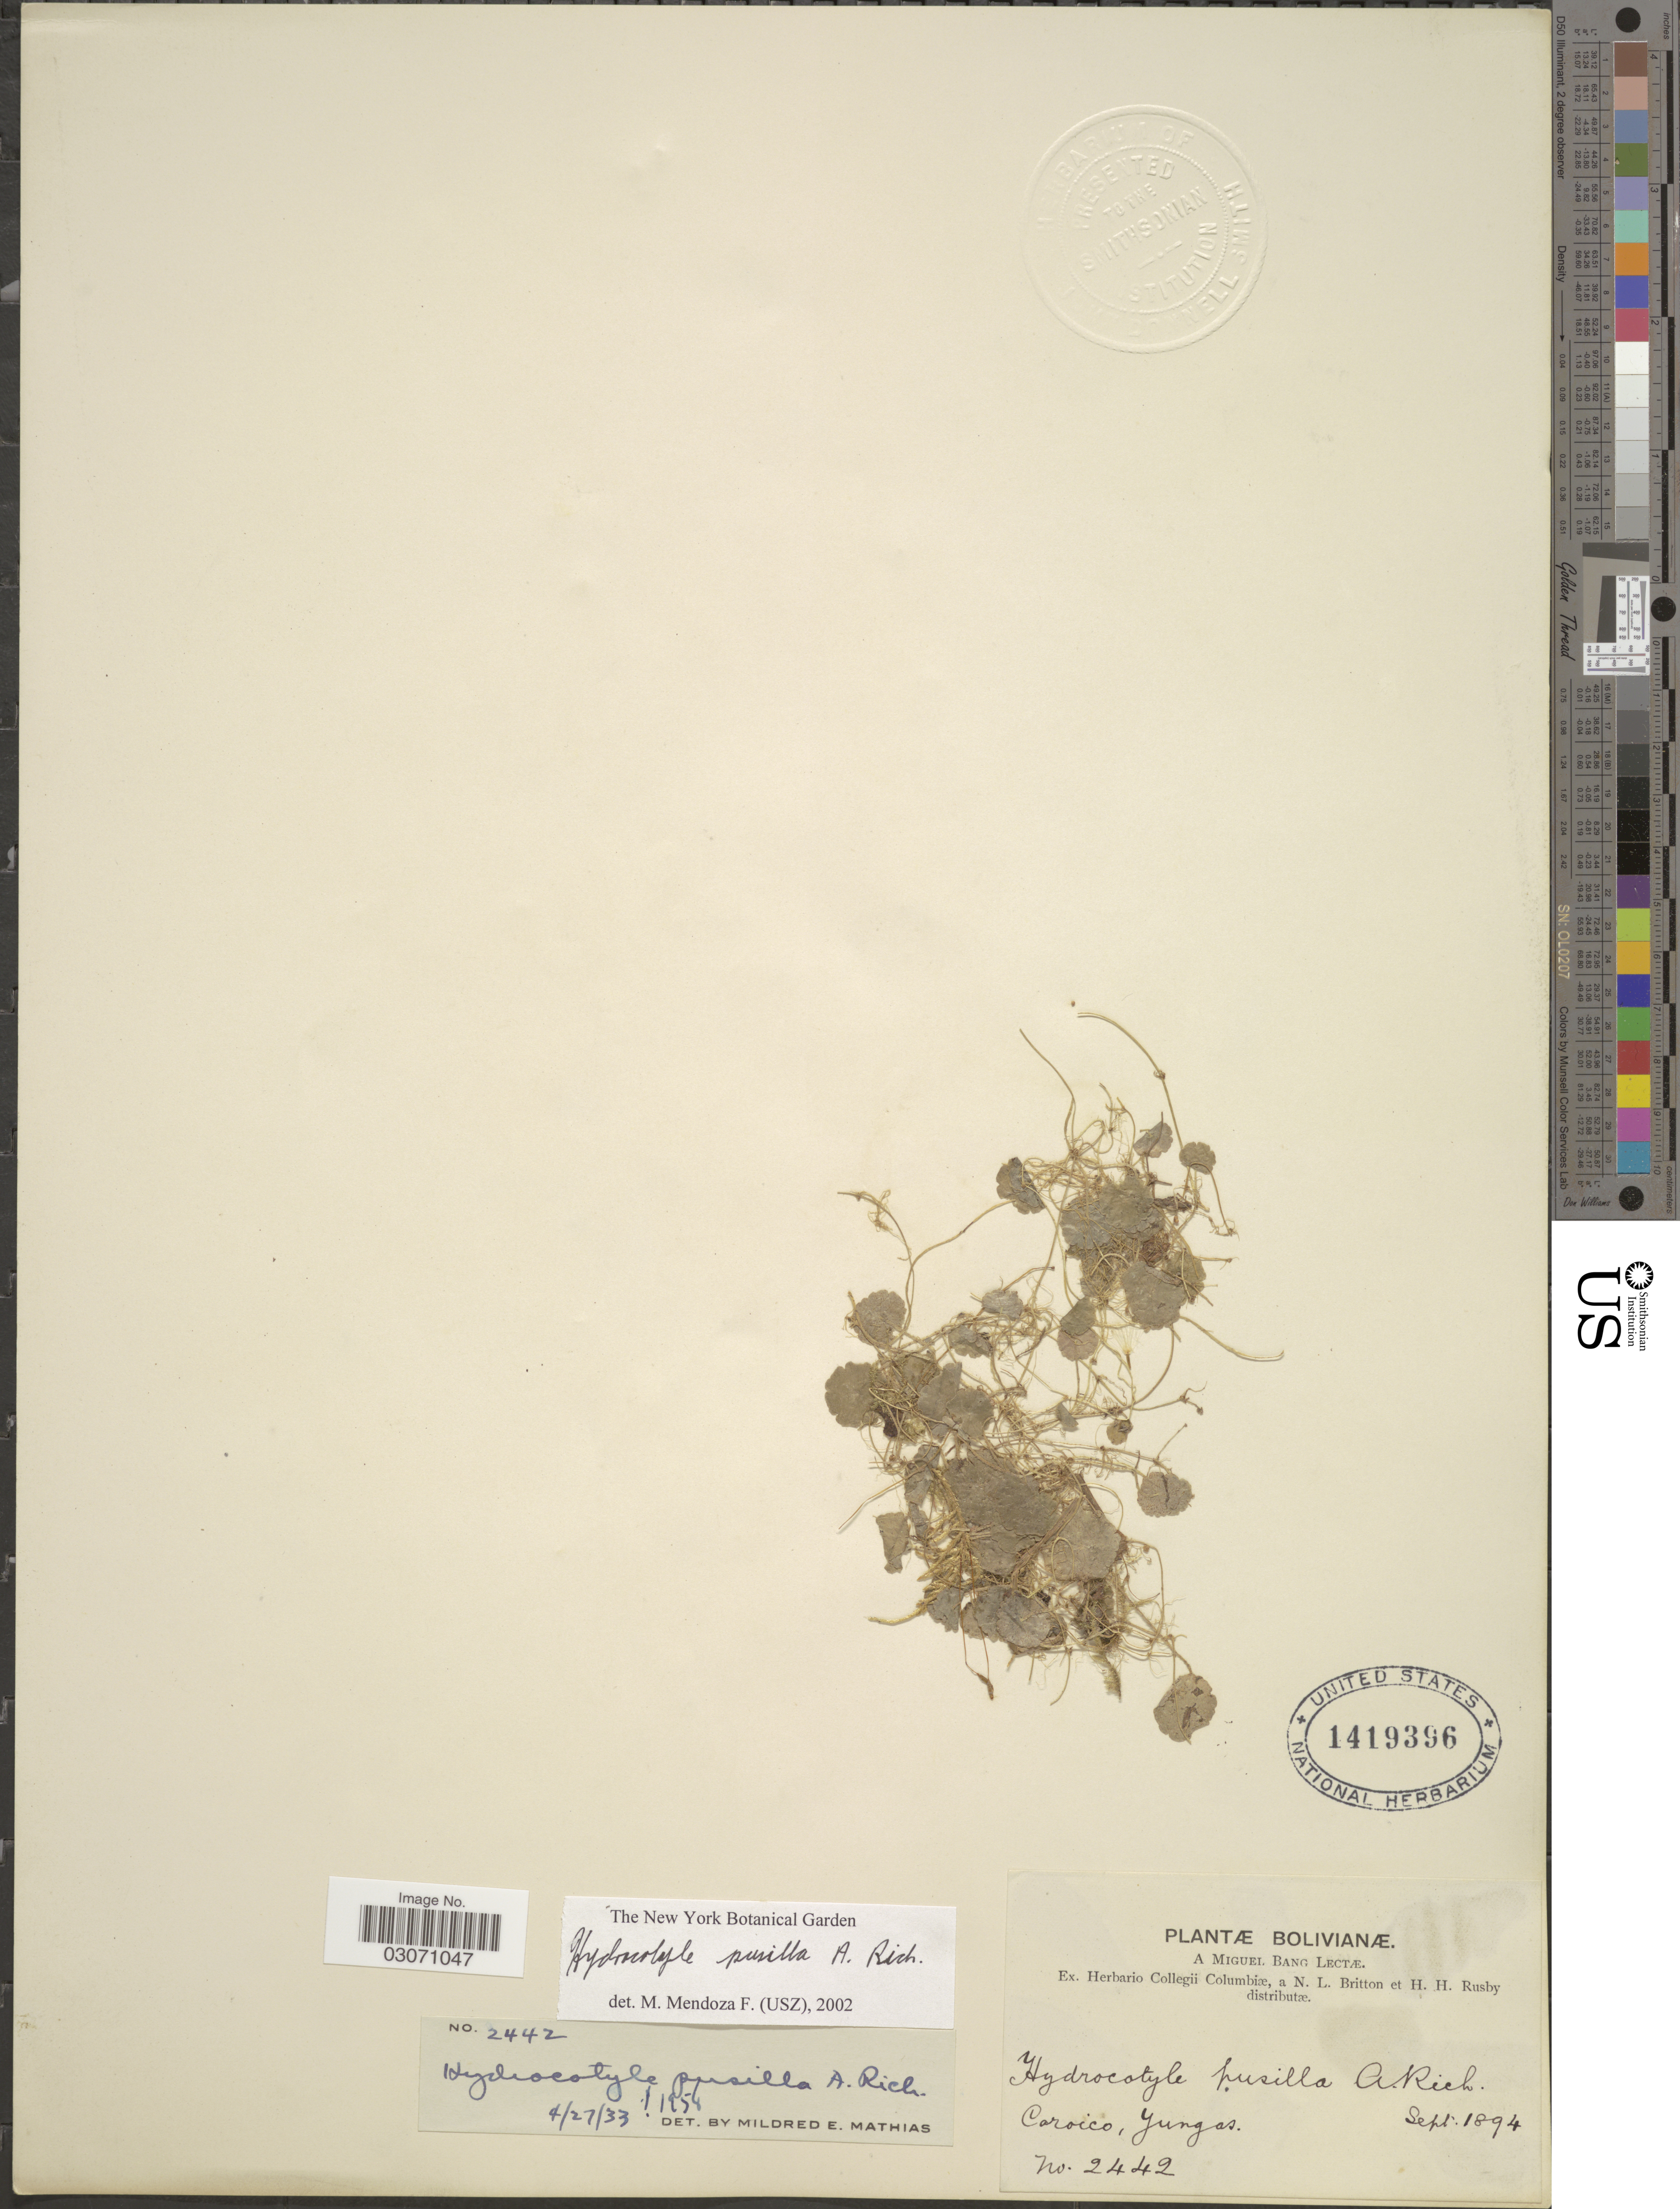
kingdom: Plantae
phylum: Tracheophyta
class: Magnoliopsida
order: Apiales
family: Araliaceae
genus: Hydrocotyle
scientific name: Hydrocotyle pusilla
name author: A. Rich.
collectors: M. Bang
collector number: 2442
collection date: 1894-09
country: Bolivia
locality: Caroico, Yungas.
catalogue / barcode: US 1419396